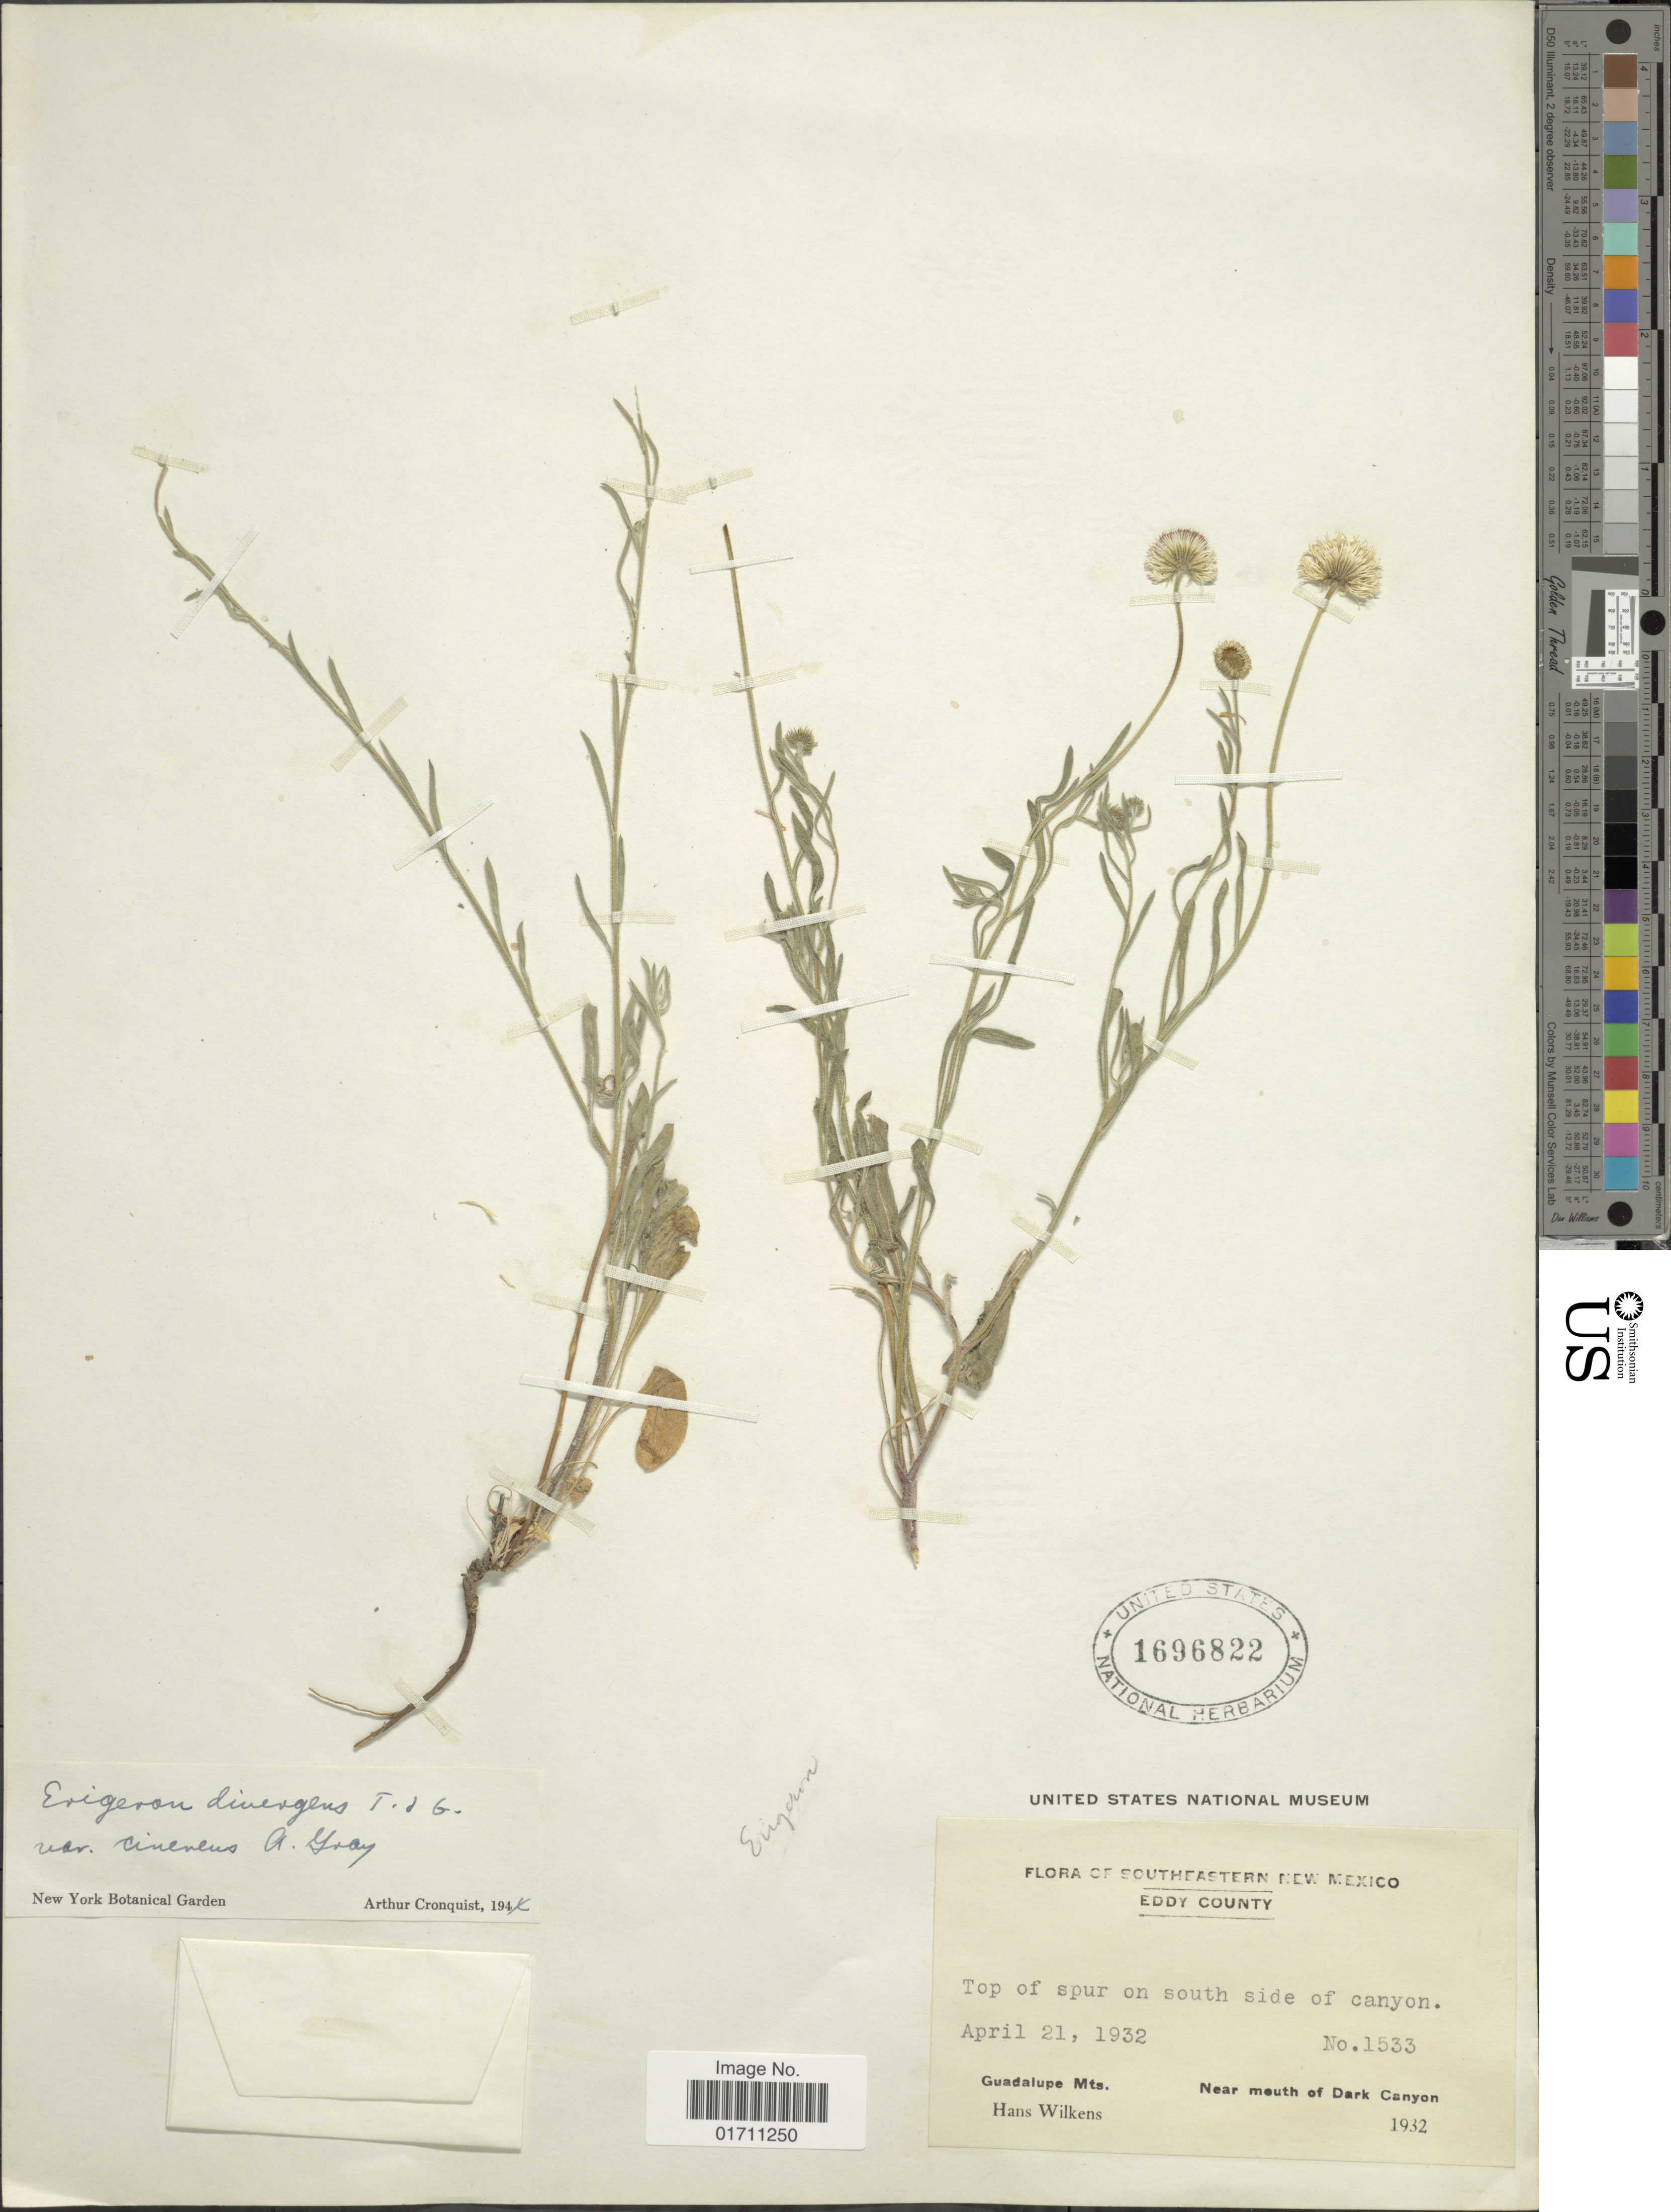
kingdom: Plantae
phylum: Tracheophyta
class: Magnoliopsida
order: Asterales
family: Asteraceae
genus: Erigeron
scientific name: Erigeron colomexicanus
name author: A. Nelson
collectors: H. Wilkens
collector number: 1533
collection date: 1932-04-21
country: United States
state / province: New Mexico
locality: Southeastern New Mexico, Eddy County, Top of spur on south side of canyon, Guadalupe Mts, Near mouth of Dark Canyon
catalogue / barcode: US 1696822